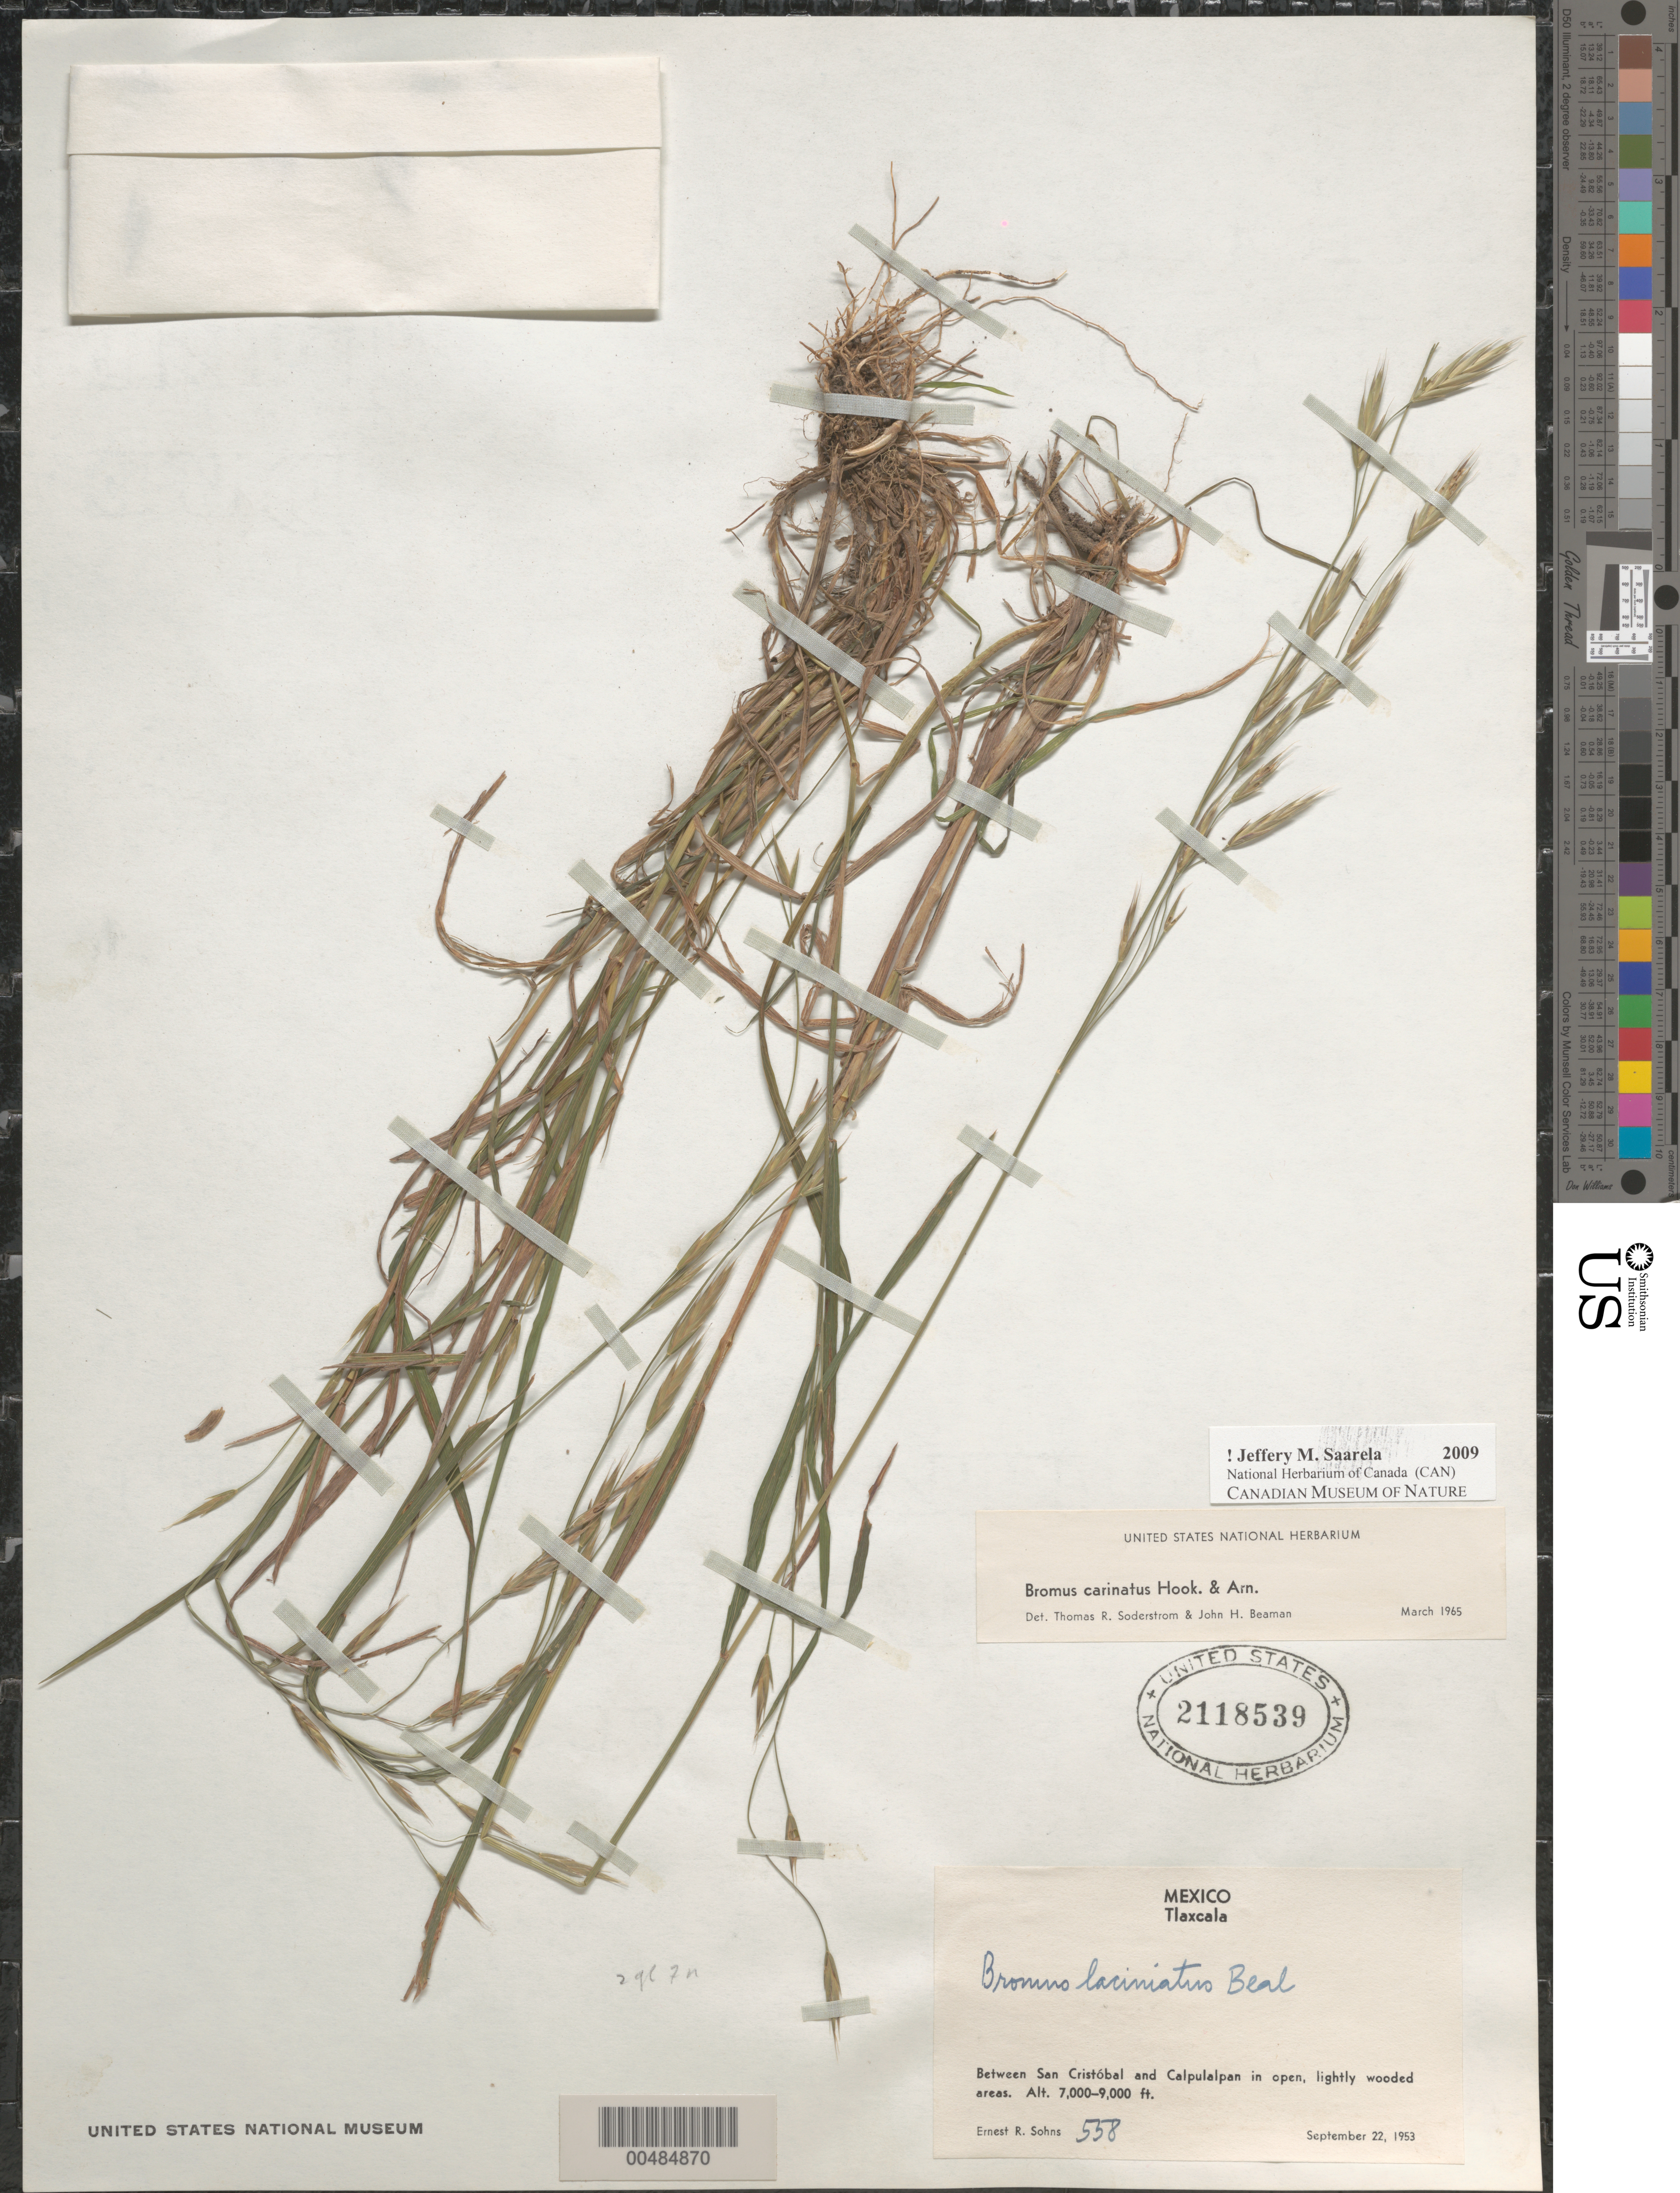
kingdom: Plantae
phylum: Tracheophyta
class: Liliopsida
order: Poales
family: Poaceae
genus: Bromus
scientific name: Bromus carinatus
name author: Hook. & Arn.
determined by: Soderstrom, T. R.; Beaman, J. H.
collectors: E. R. Sohns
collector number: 558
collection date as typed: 22 Sep 1953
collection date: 1953-09-22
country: Mexico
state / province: Tlaxcala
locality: Between San Crist¢bal and Calpulalpan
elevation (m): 2134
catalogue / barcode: US 2118539